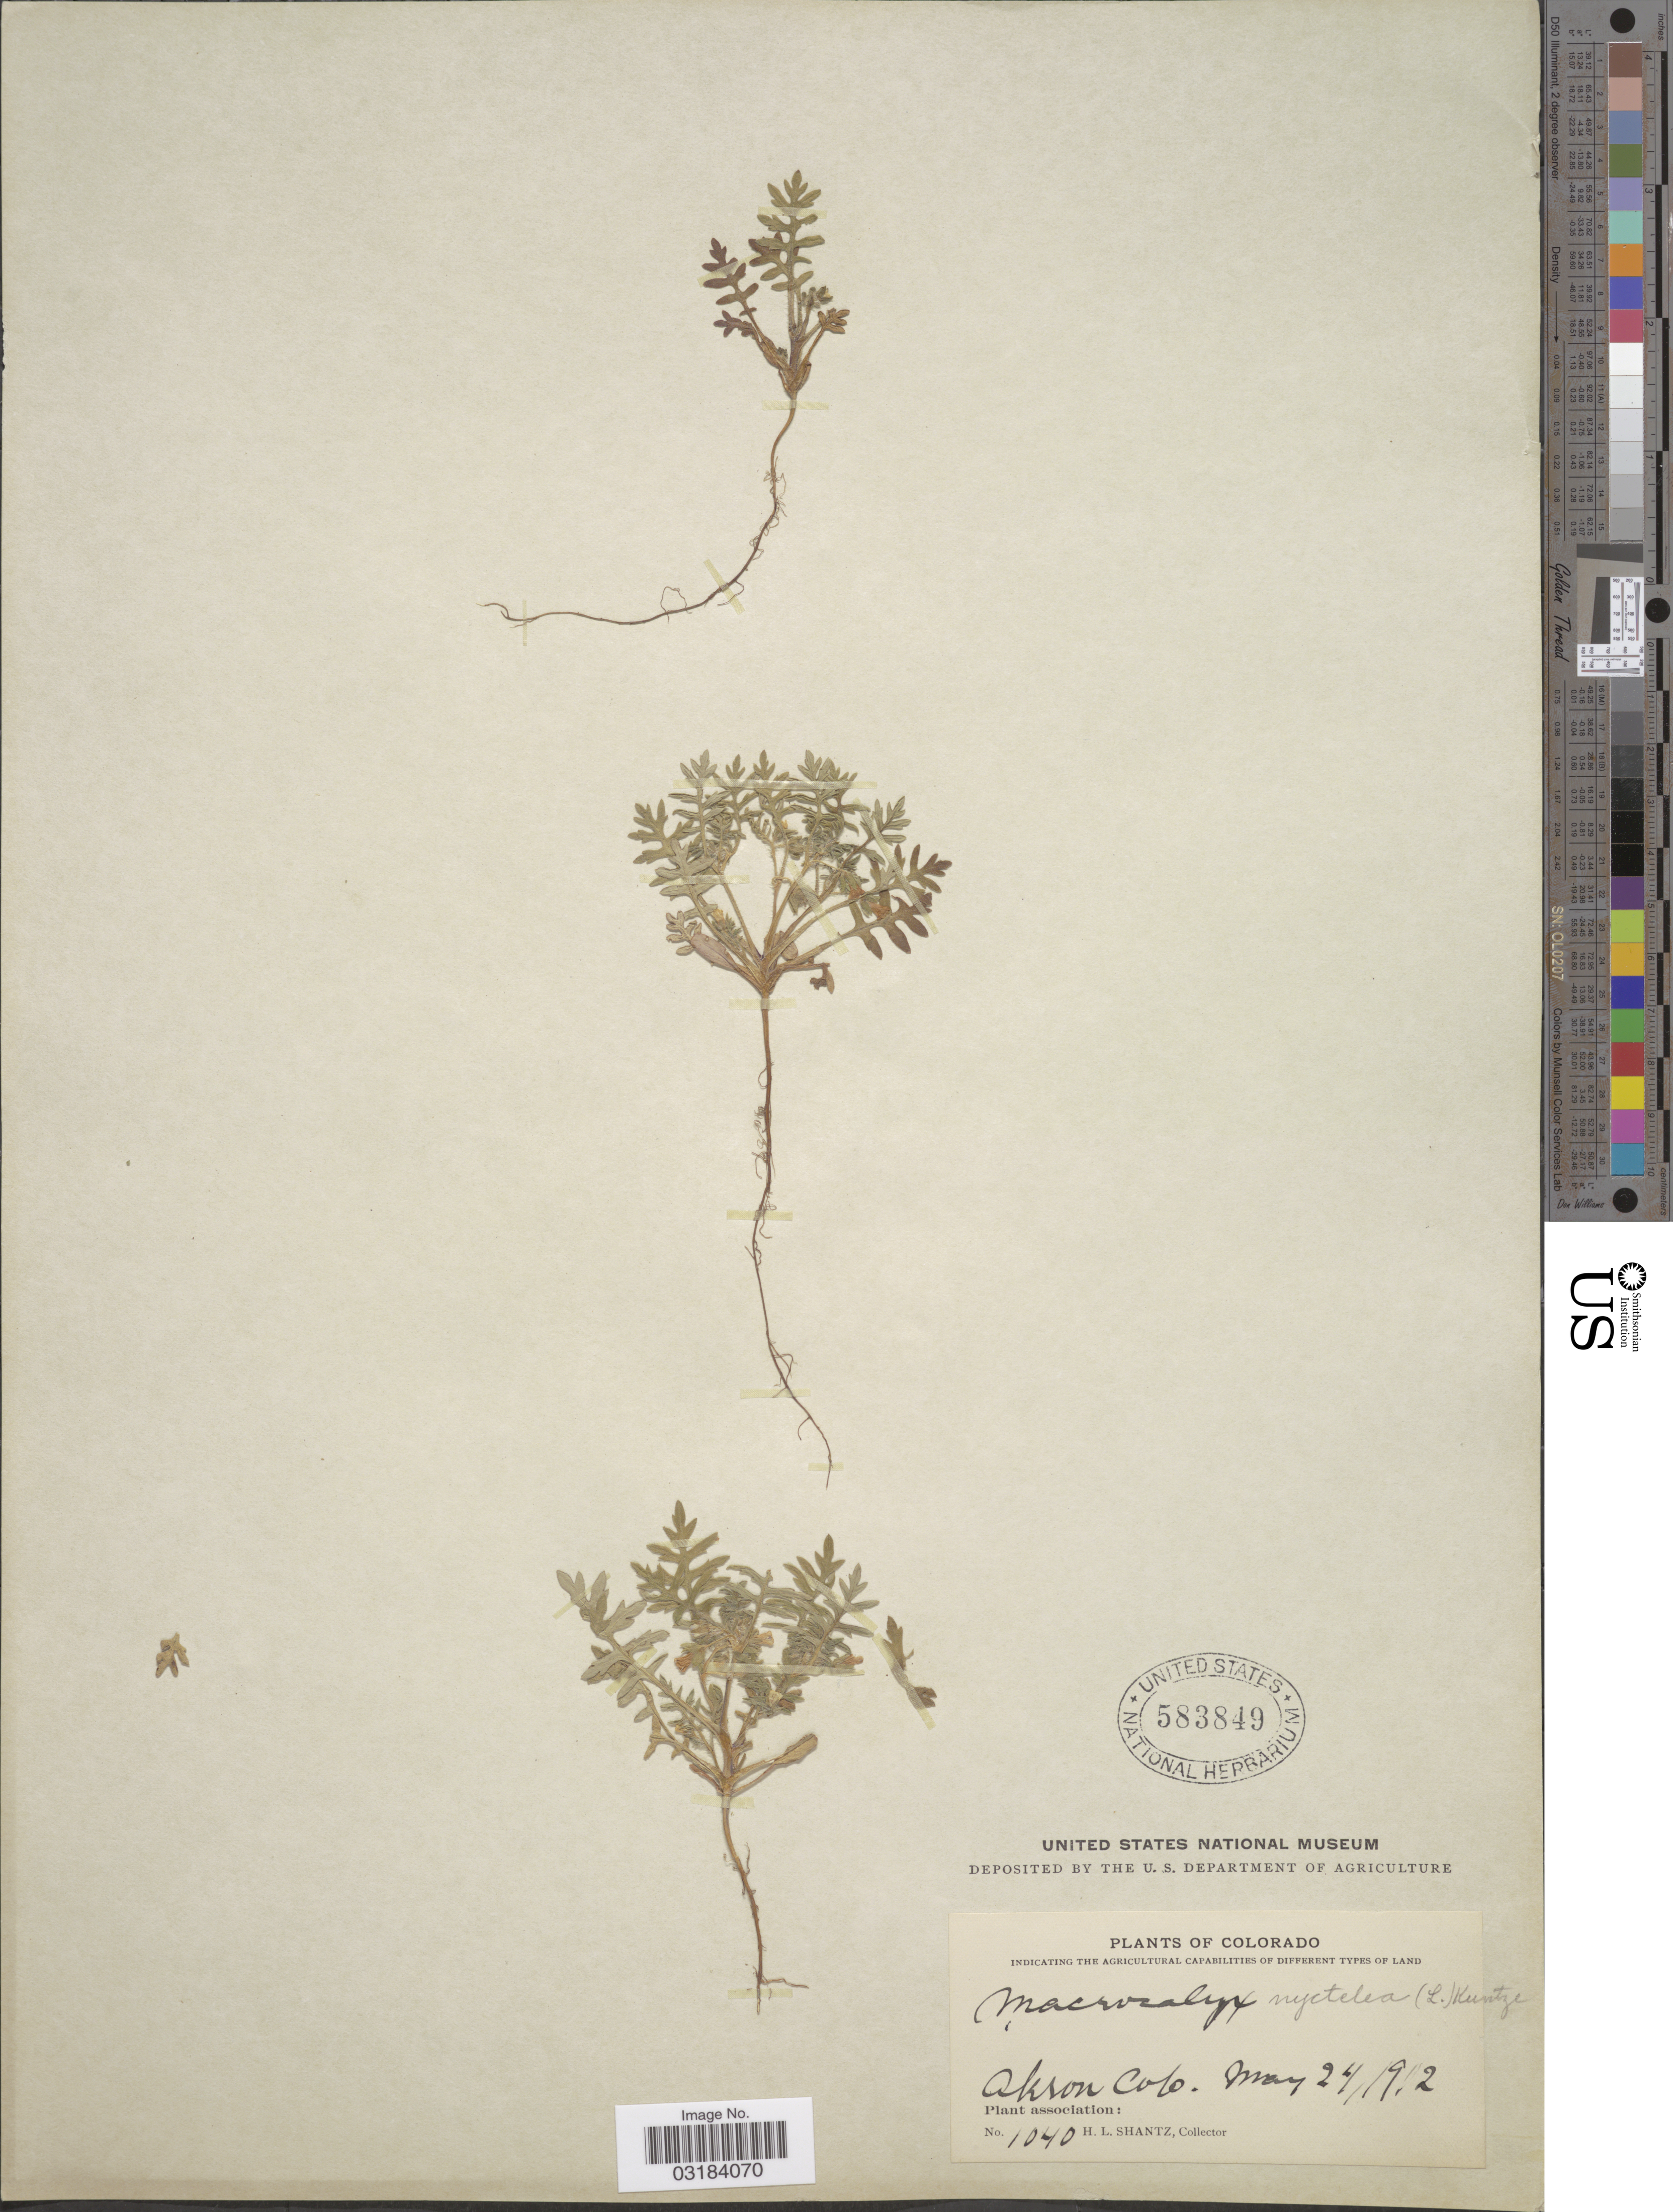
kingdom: Plantae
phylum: Tracheophyta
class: Magnoliopsida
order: Boraginales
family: Hydrophyllaceae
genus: Ellisia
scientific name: Ellisia nyctelea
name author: L.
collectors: H. Shantz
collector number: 1040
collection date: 1902-05-24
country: United States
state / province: Colorado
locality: Akron.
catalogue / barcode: US 583849